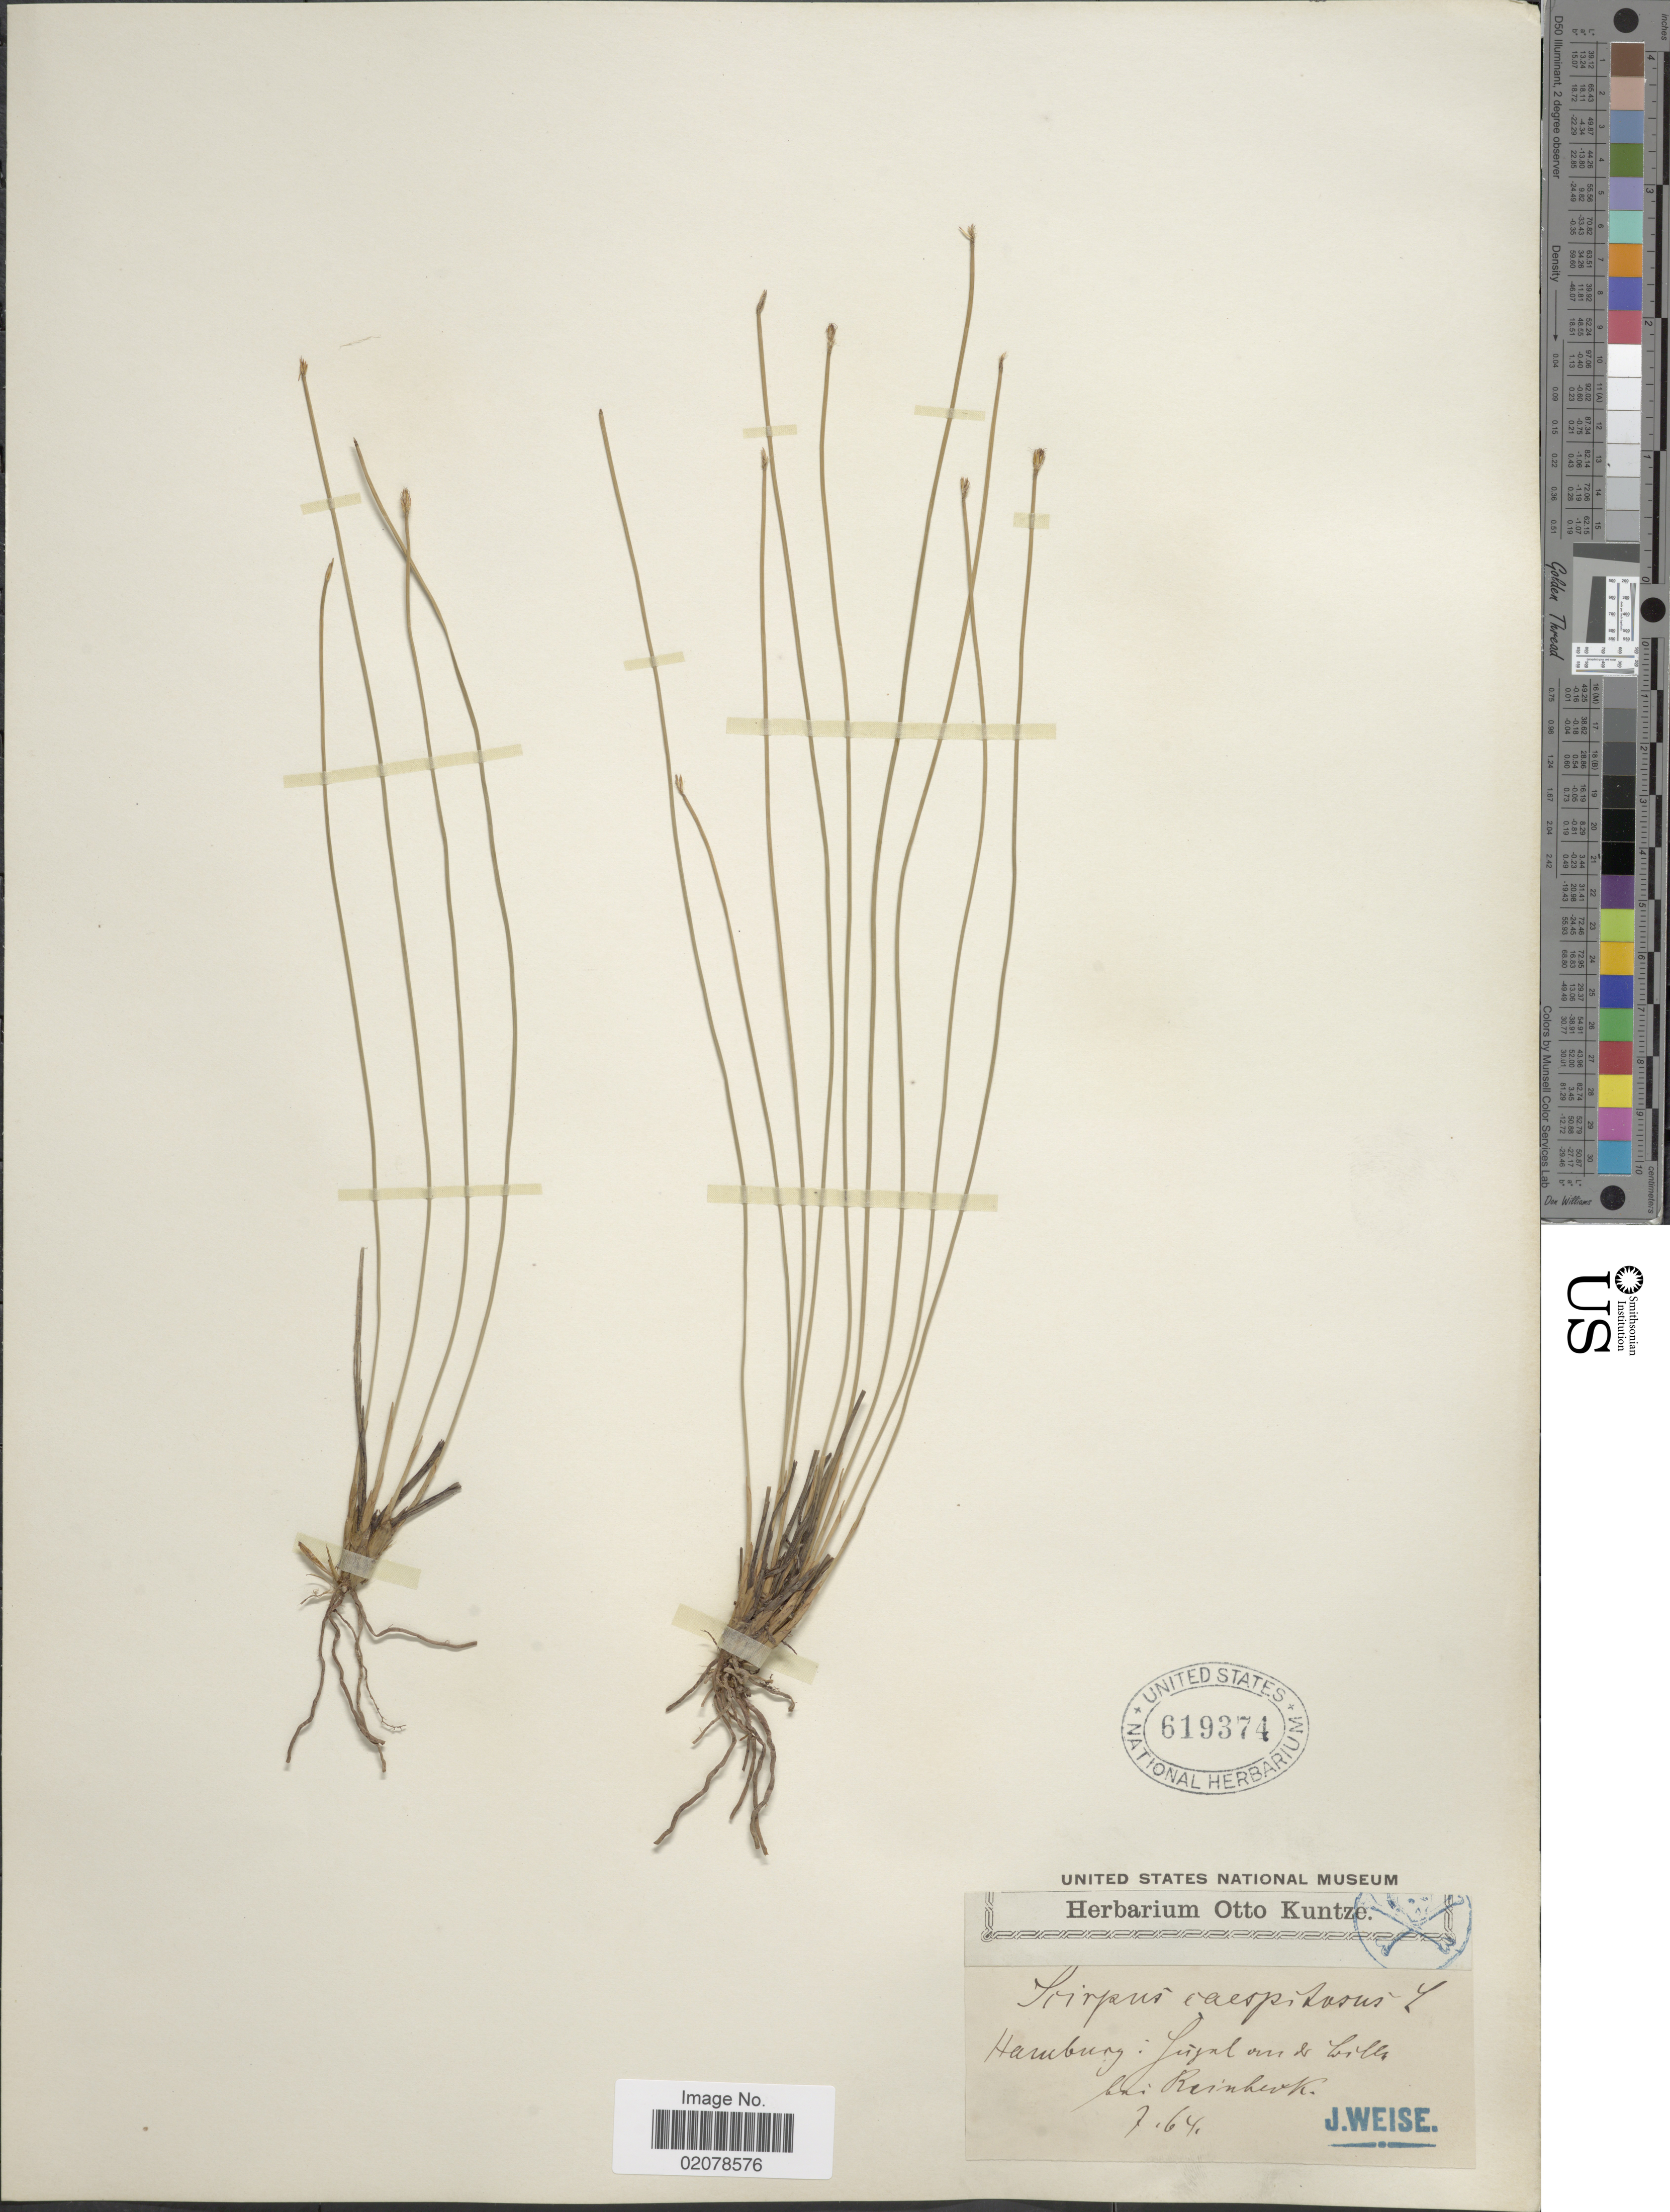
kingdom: Plantae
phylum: Tracheophyta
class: Liliopsida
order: Poales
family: Cyperaceae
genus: Trichophorum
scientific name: Trichophorum cespitosum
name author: (L.) Hartm.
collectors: J. Weise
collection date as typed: Transcribed d/m/y: /7/64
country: Germany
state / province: Hamburg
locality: Feiznl um e billa bei Reinbek [interpreted]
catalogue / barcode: US 619374